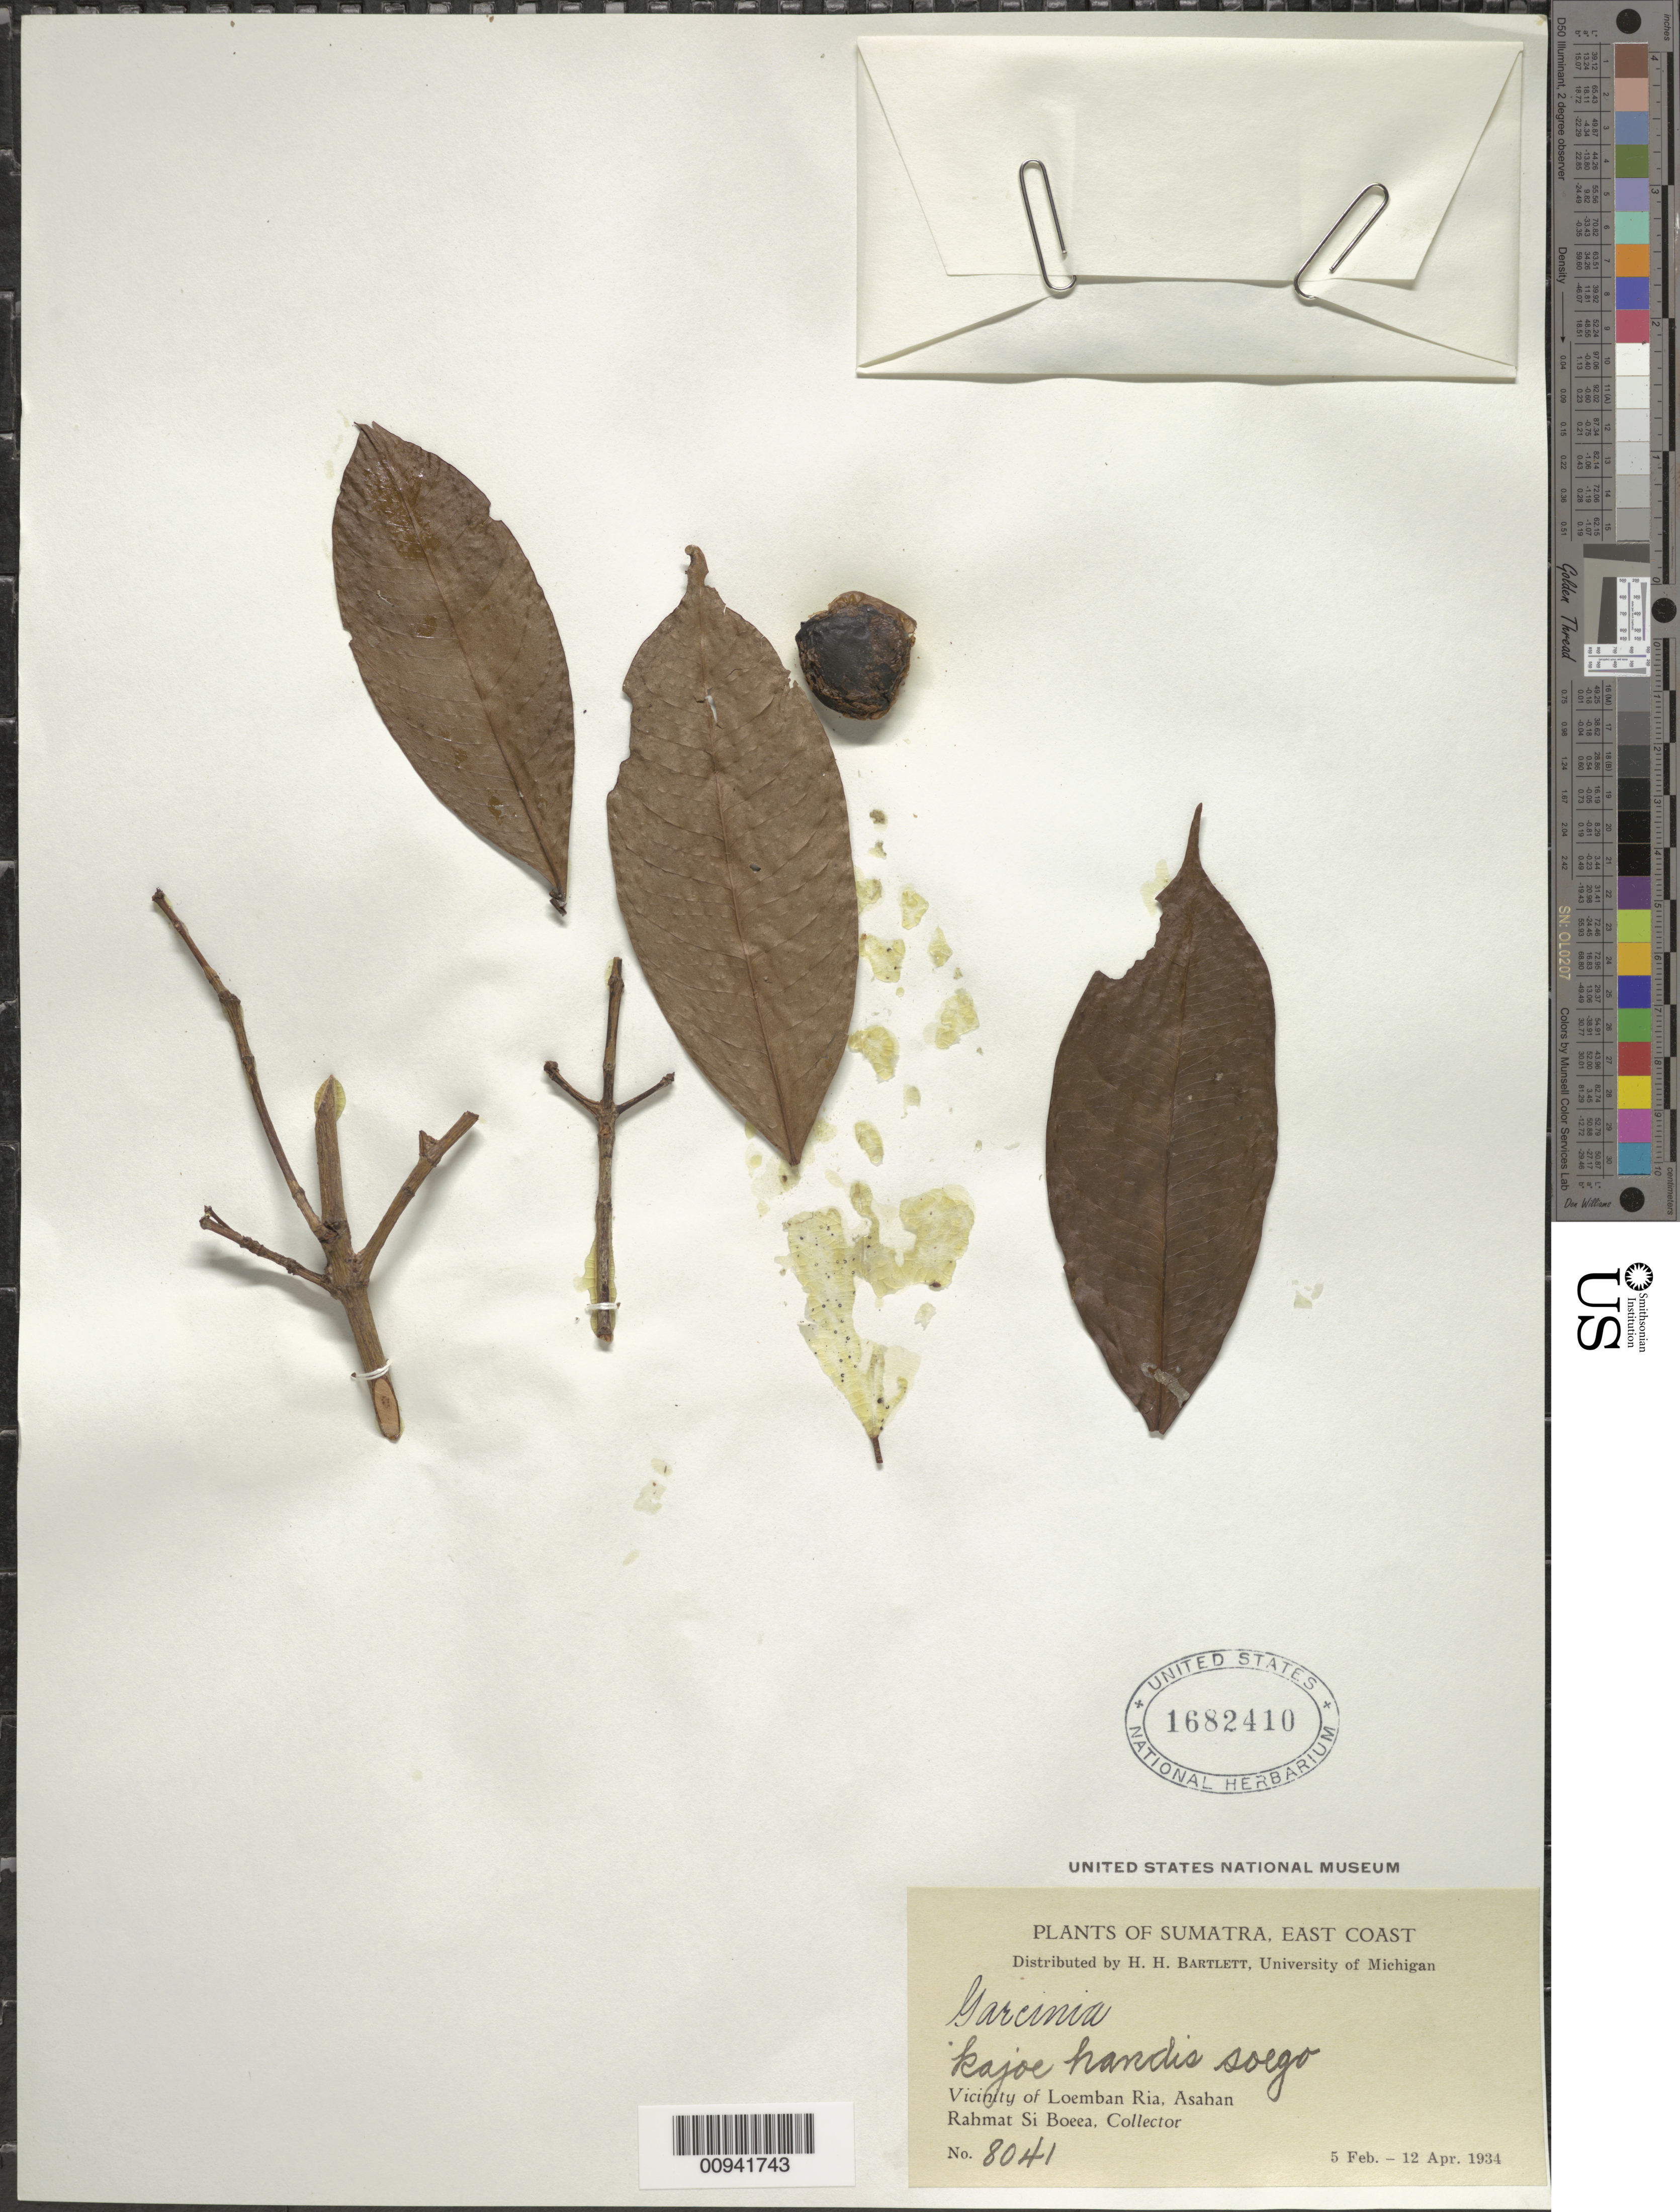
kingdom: Plantae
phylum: Tracheophyta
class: Magnoliopsida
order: Malpighiales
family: Clusiaceae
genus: Garcinia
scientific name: Garcinia sp.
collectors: Rahmat Si Boeea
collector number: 8041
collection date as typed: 05 Feb 1934 to 12 Apr 1934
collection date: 1934-02-05/1934-04-12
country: Indonesia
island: Sumatra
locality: East Coast; Vicinity of Loemban Ria, Asahan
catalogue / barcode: US 1682410